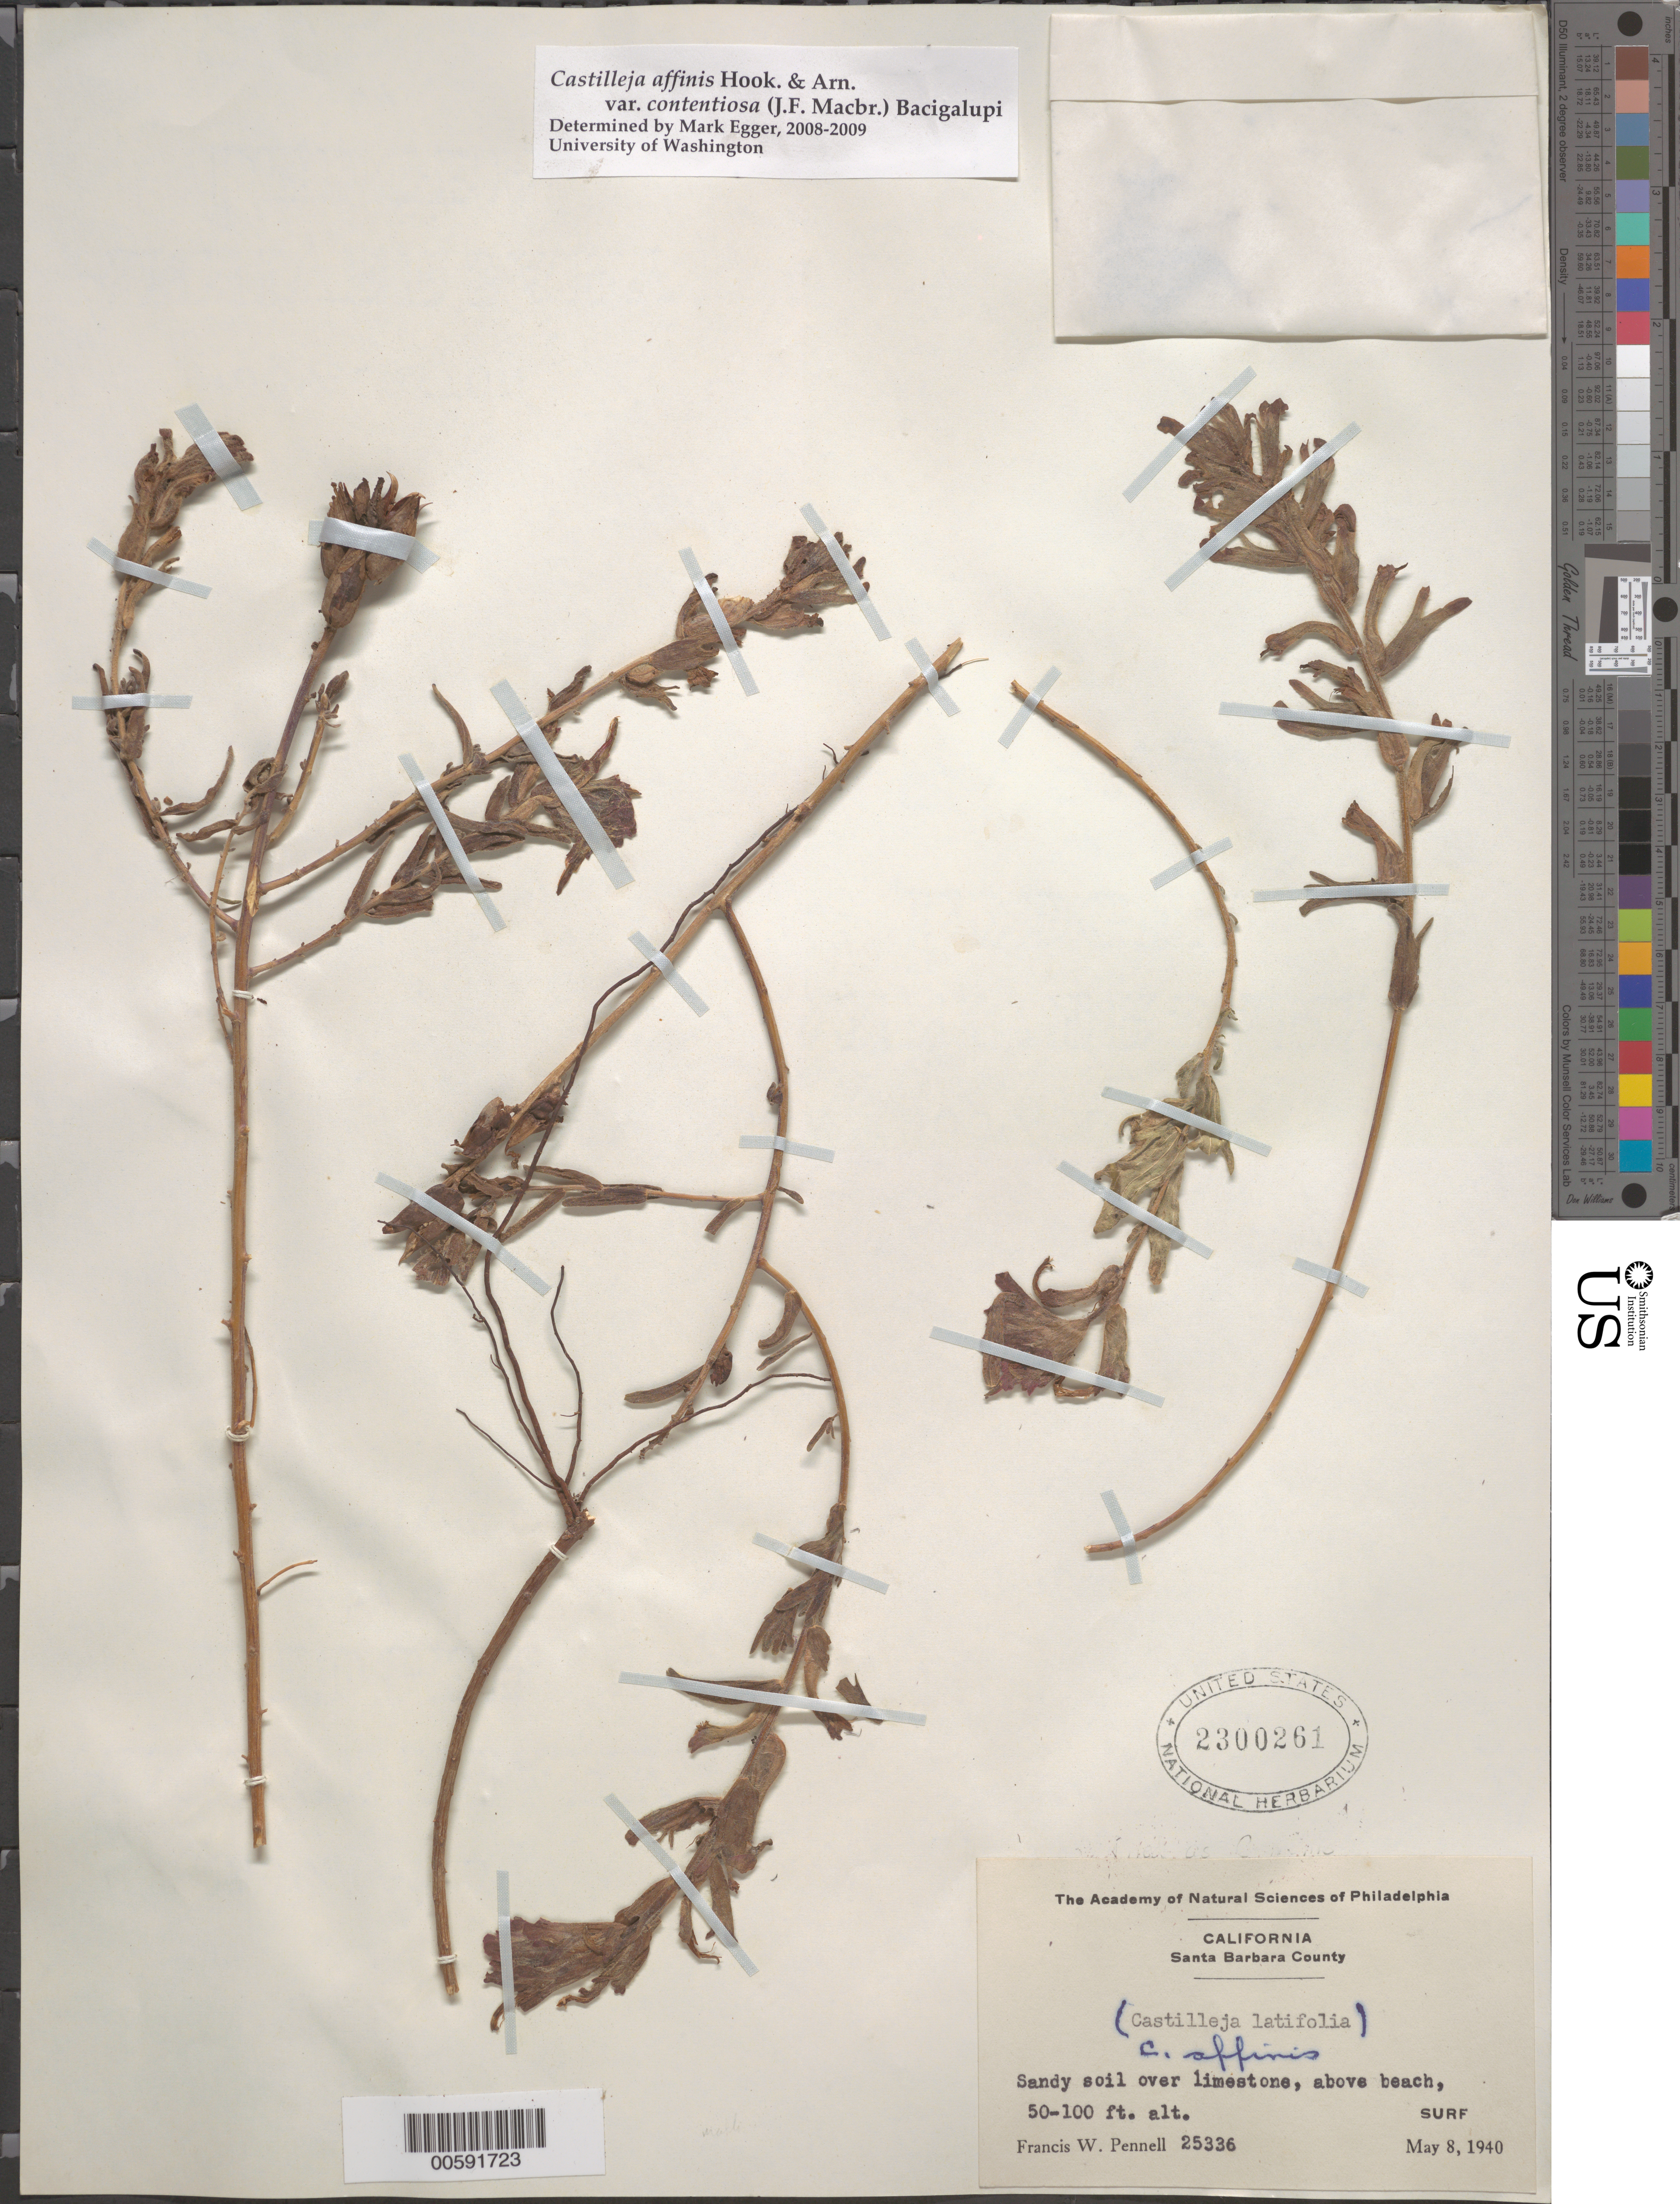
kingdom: Plantae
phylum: Tracheophyta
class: Magnoliopsida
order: Lamiales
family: Orobanchaceae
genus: Castilleja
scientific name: Castilleja affinis var. contentiosa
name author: (J.F. Macbr.) Bacigalupi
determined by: Egger, J. M., University of Washington Botanic Gardens (UNITED STATES)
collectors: F. W. Pennell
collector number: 25336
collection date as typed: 08 May 1940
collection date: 1940-05-08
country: United States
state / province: California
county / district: Santa Barbara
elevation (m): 15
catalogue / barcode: US 2300261